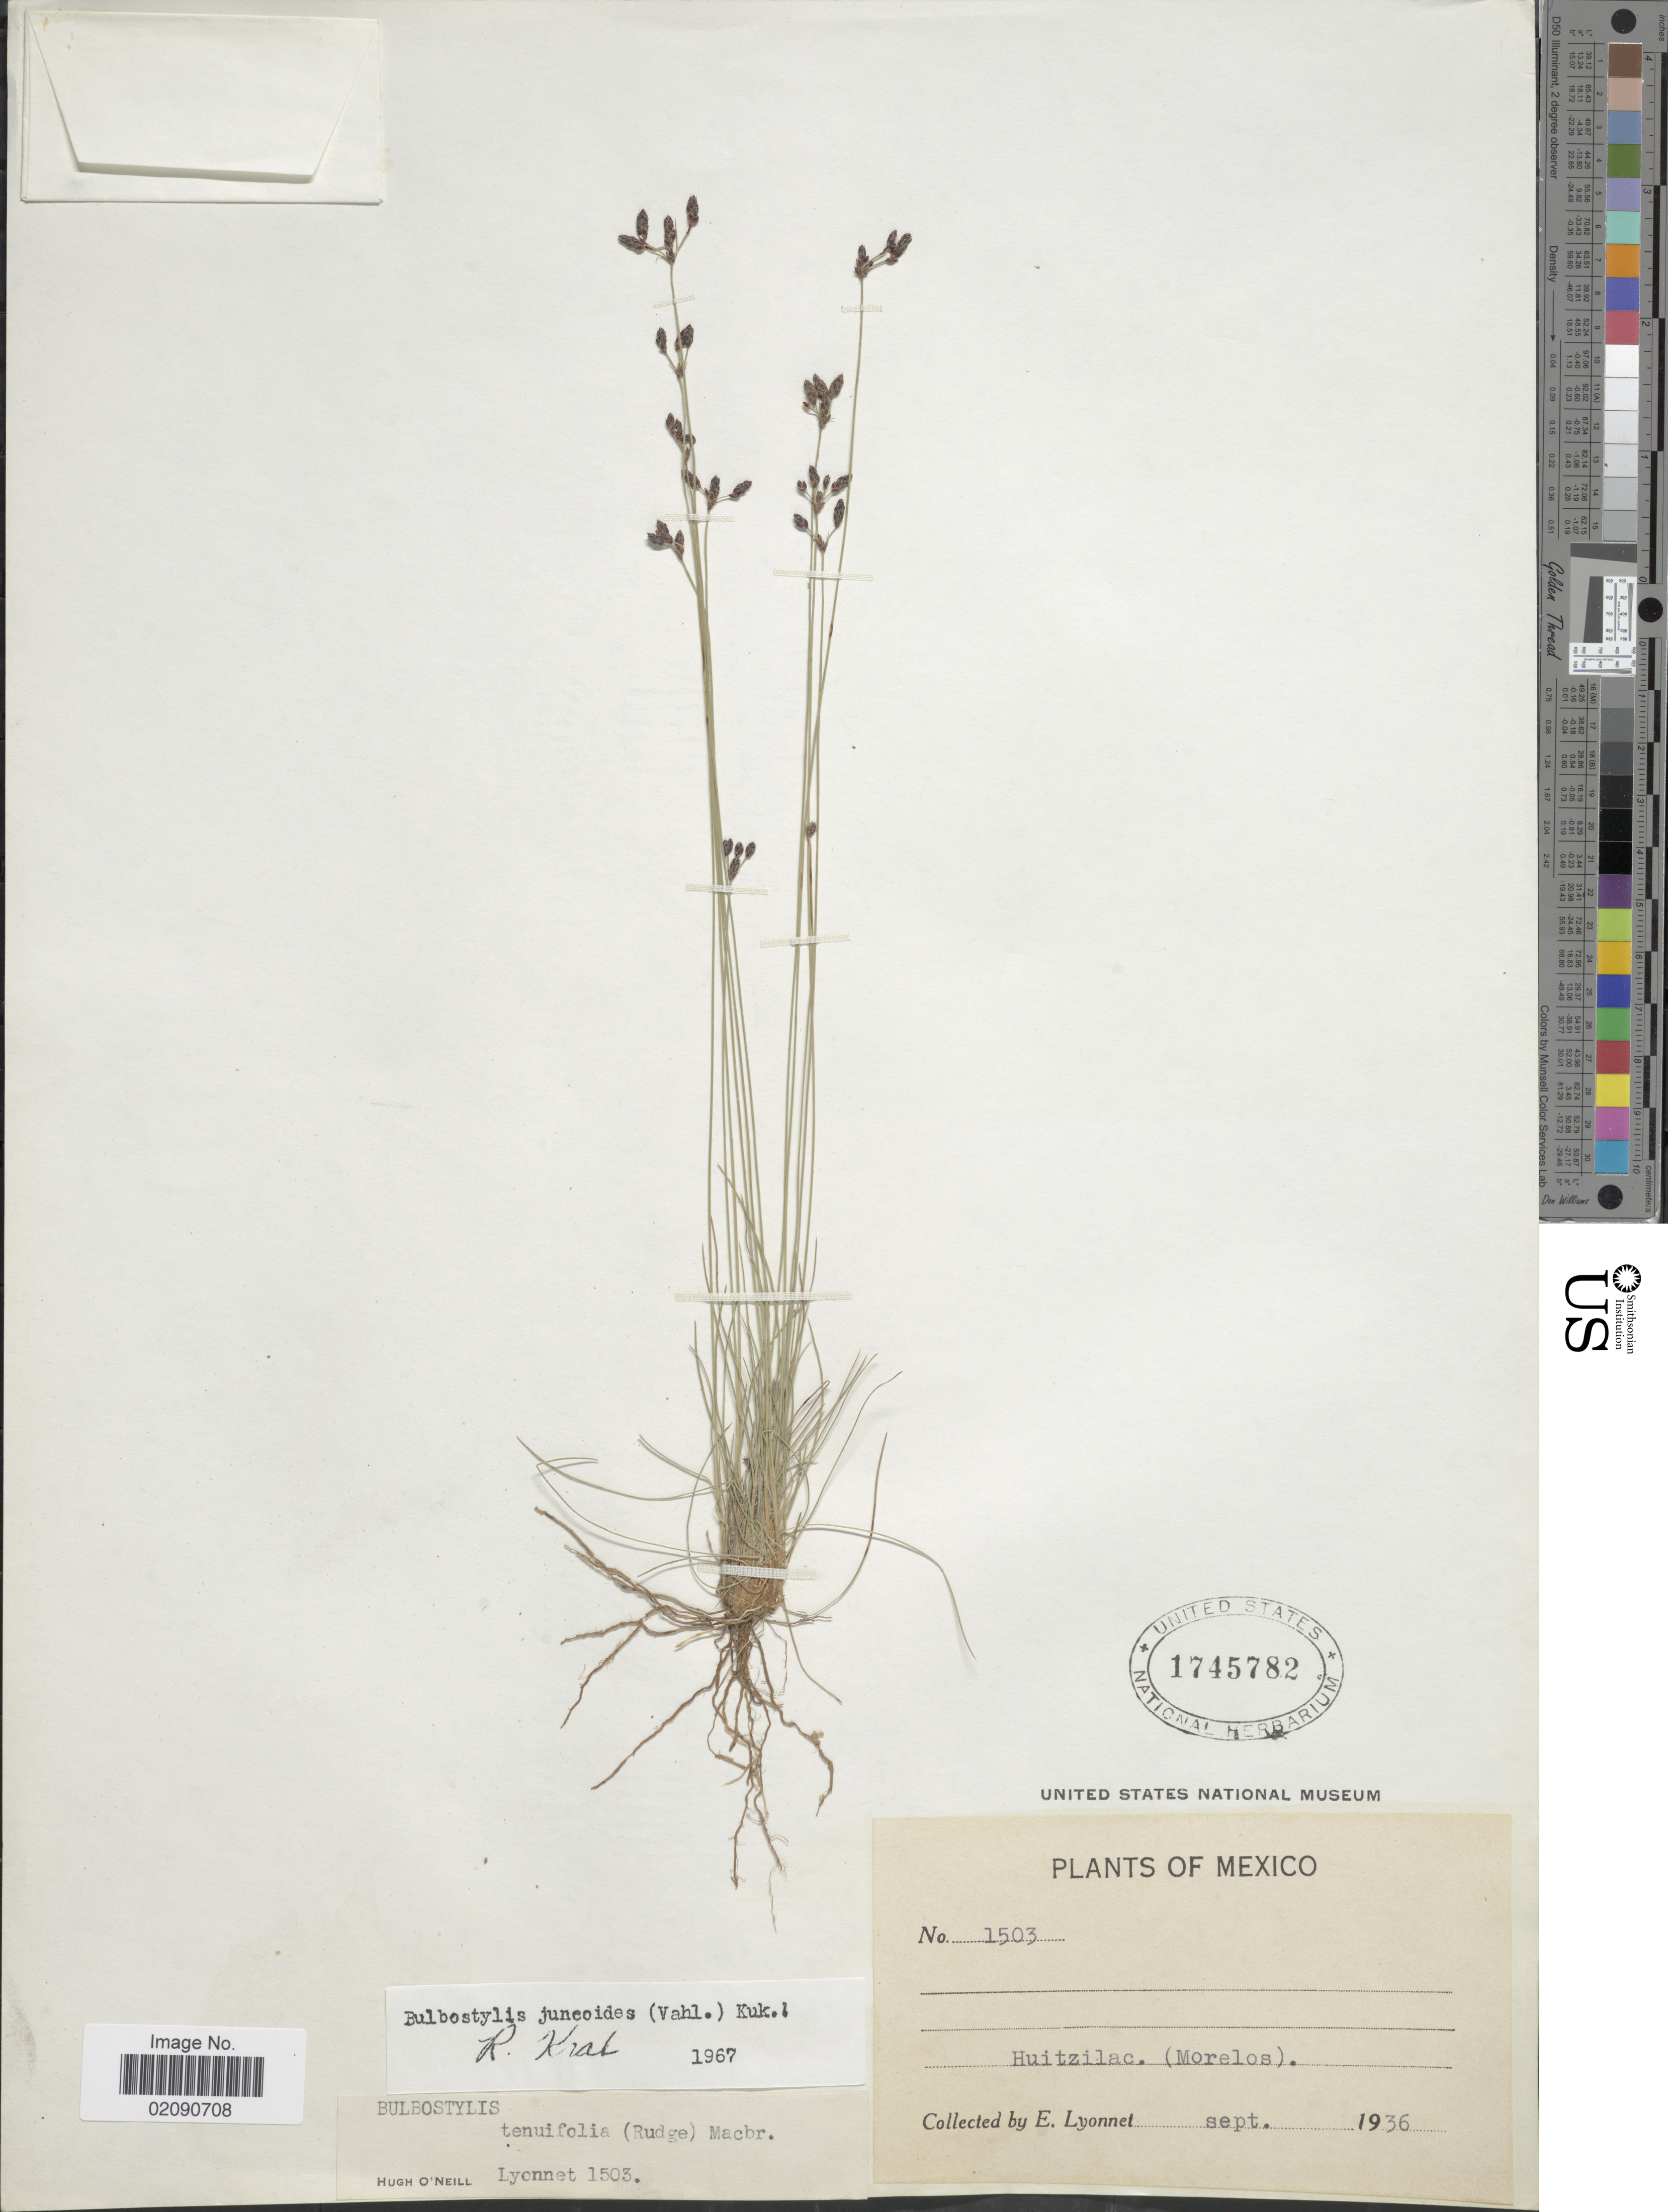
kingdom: Plantae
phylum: Tracheophyta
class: Liliopsida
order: Poales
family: Cyperaceae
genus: Bulbostylis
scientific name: Bulbostylis juncoides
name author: (Vahl) Kük. ex Herter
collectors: E. Lyonnet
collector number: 1503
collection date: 1936-09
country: Mexico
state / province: Morelos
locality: Huitzilac. (Morelos)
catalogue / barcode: US 1745782